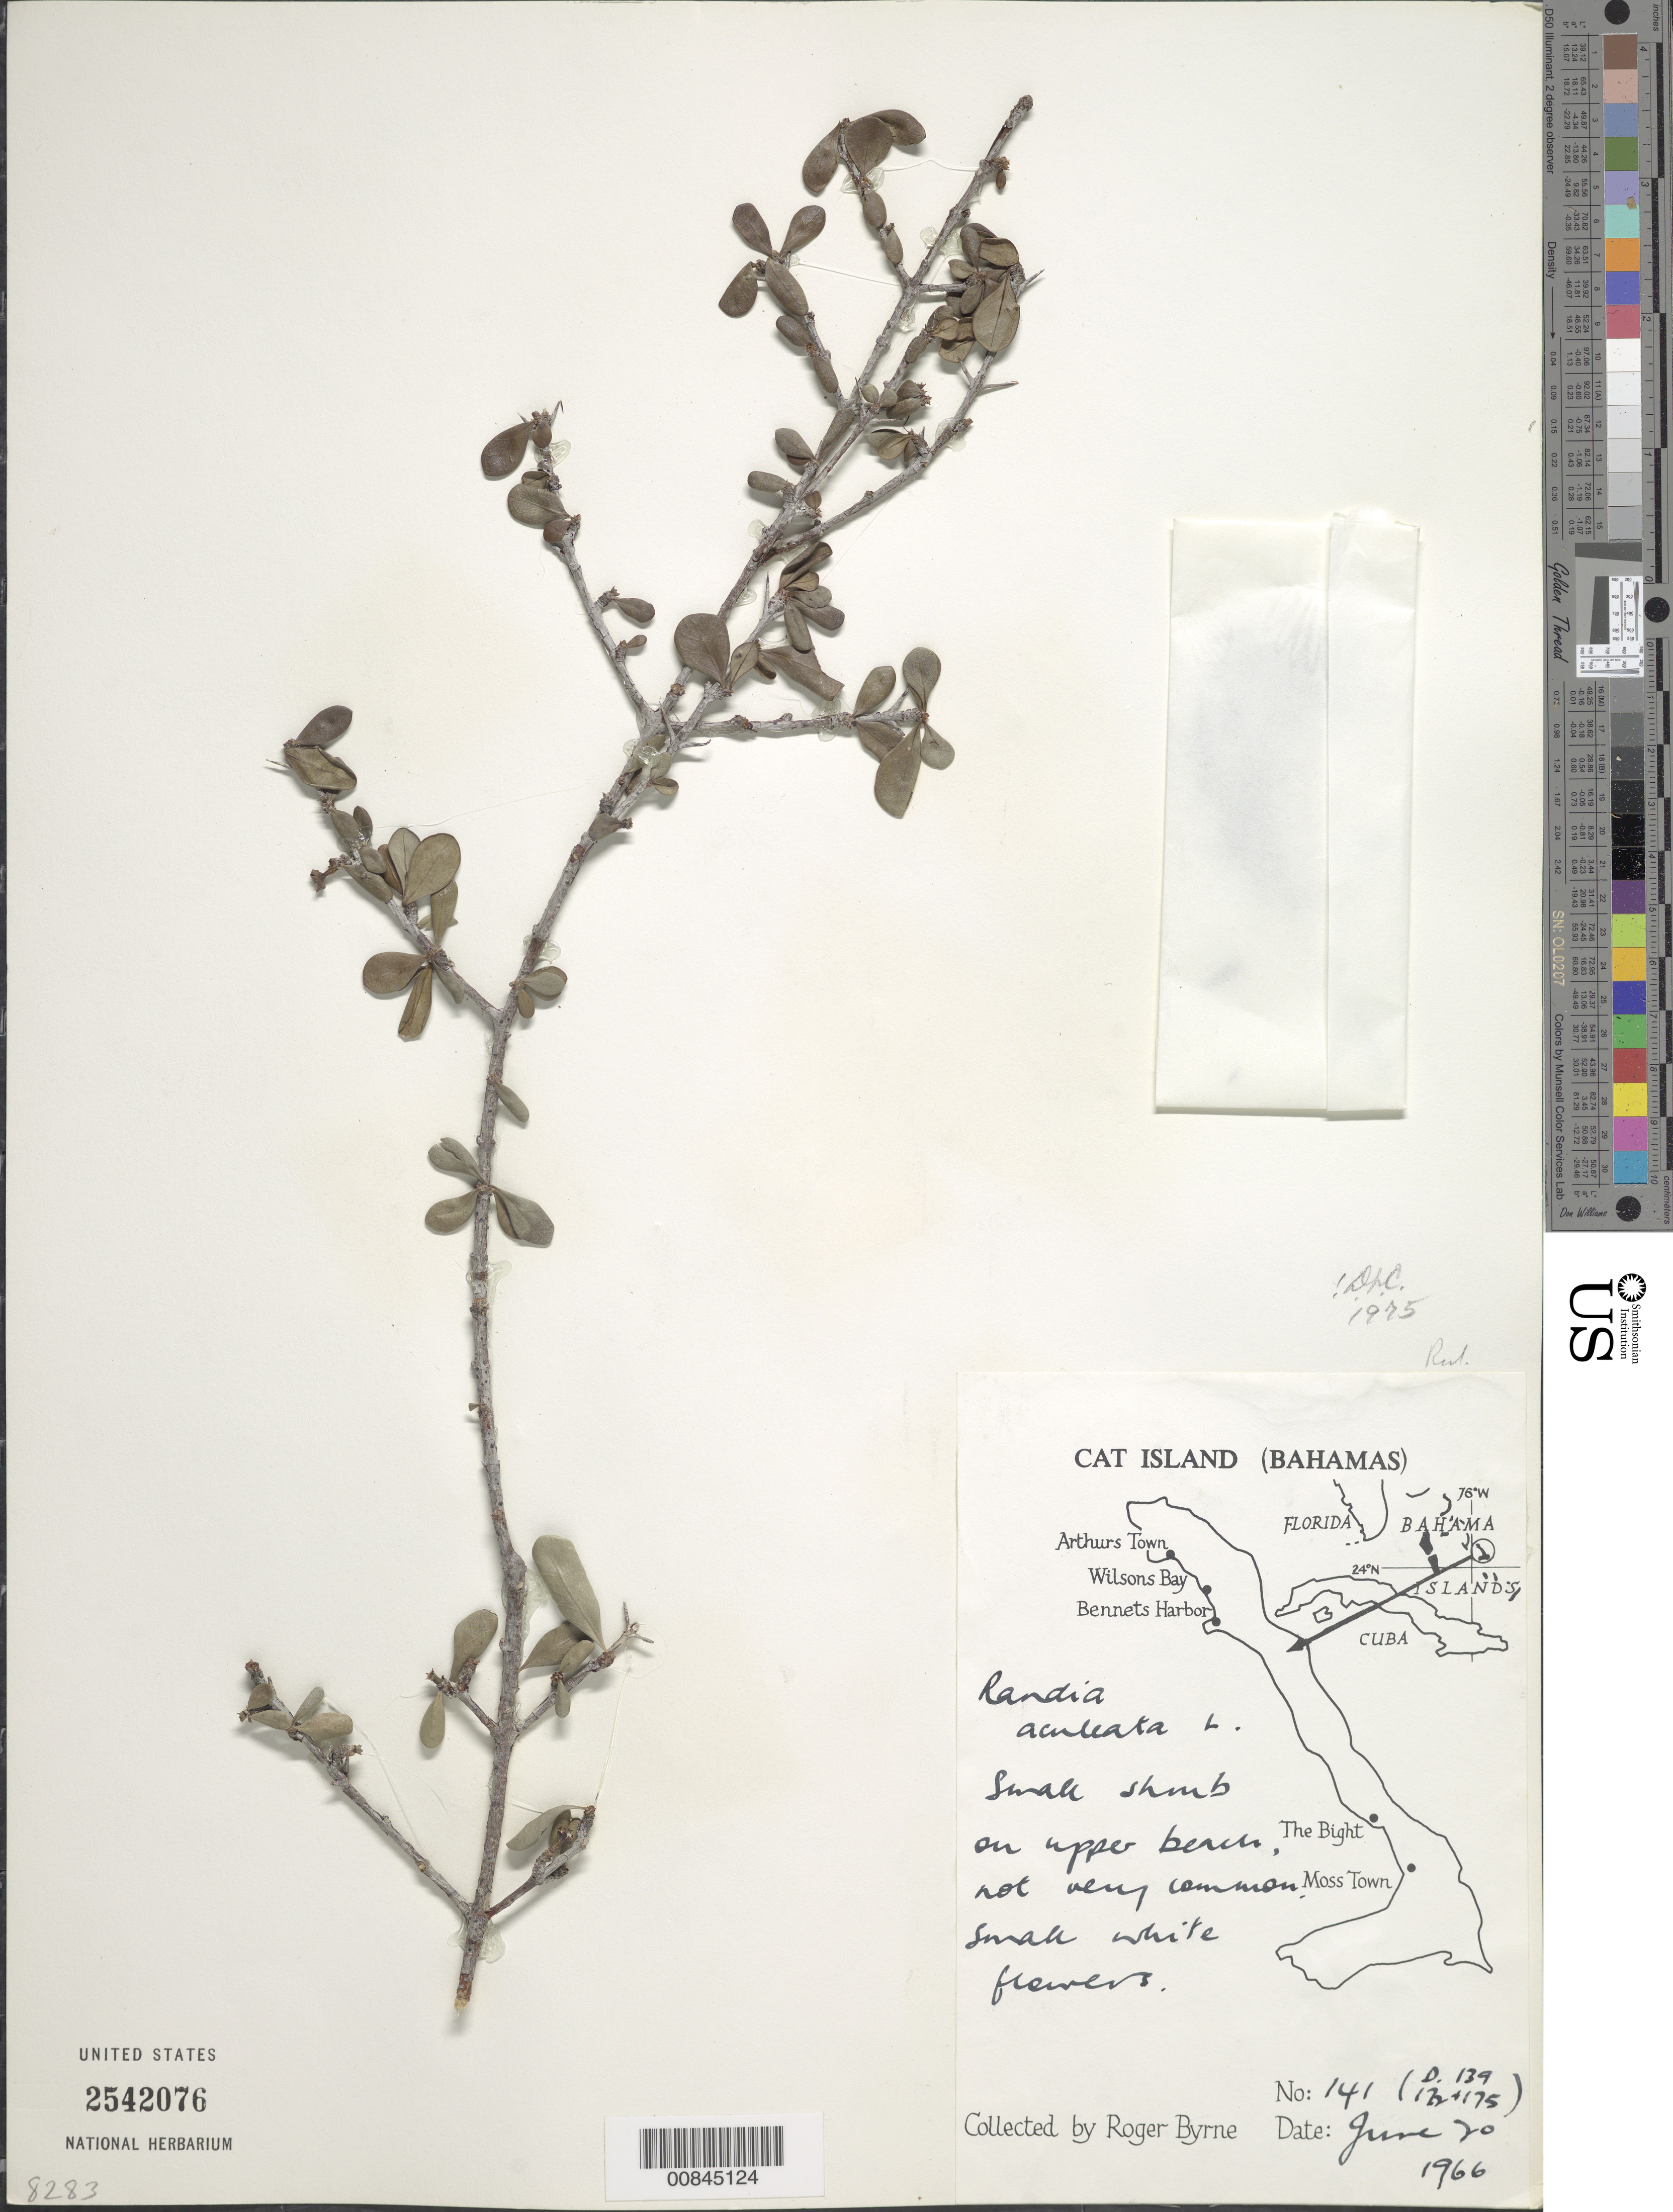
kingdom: Plantae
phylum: Tracheophyta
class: Magnoliopsida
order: Gentianales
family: Rubiaceae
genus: Randia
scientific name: Randia aculeata var. aculeata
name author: L.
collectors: R. Byrne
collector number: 141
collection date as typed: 20 Jun 1966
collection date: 1966-06-20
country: Bahamas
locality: Cat Island.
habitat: Upper beach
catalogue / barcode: US 2542076